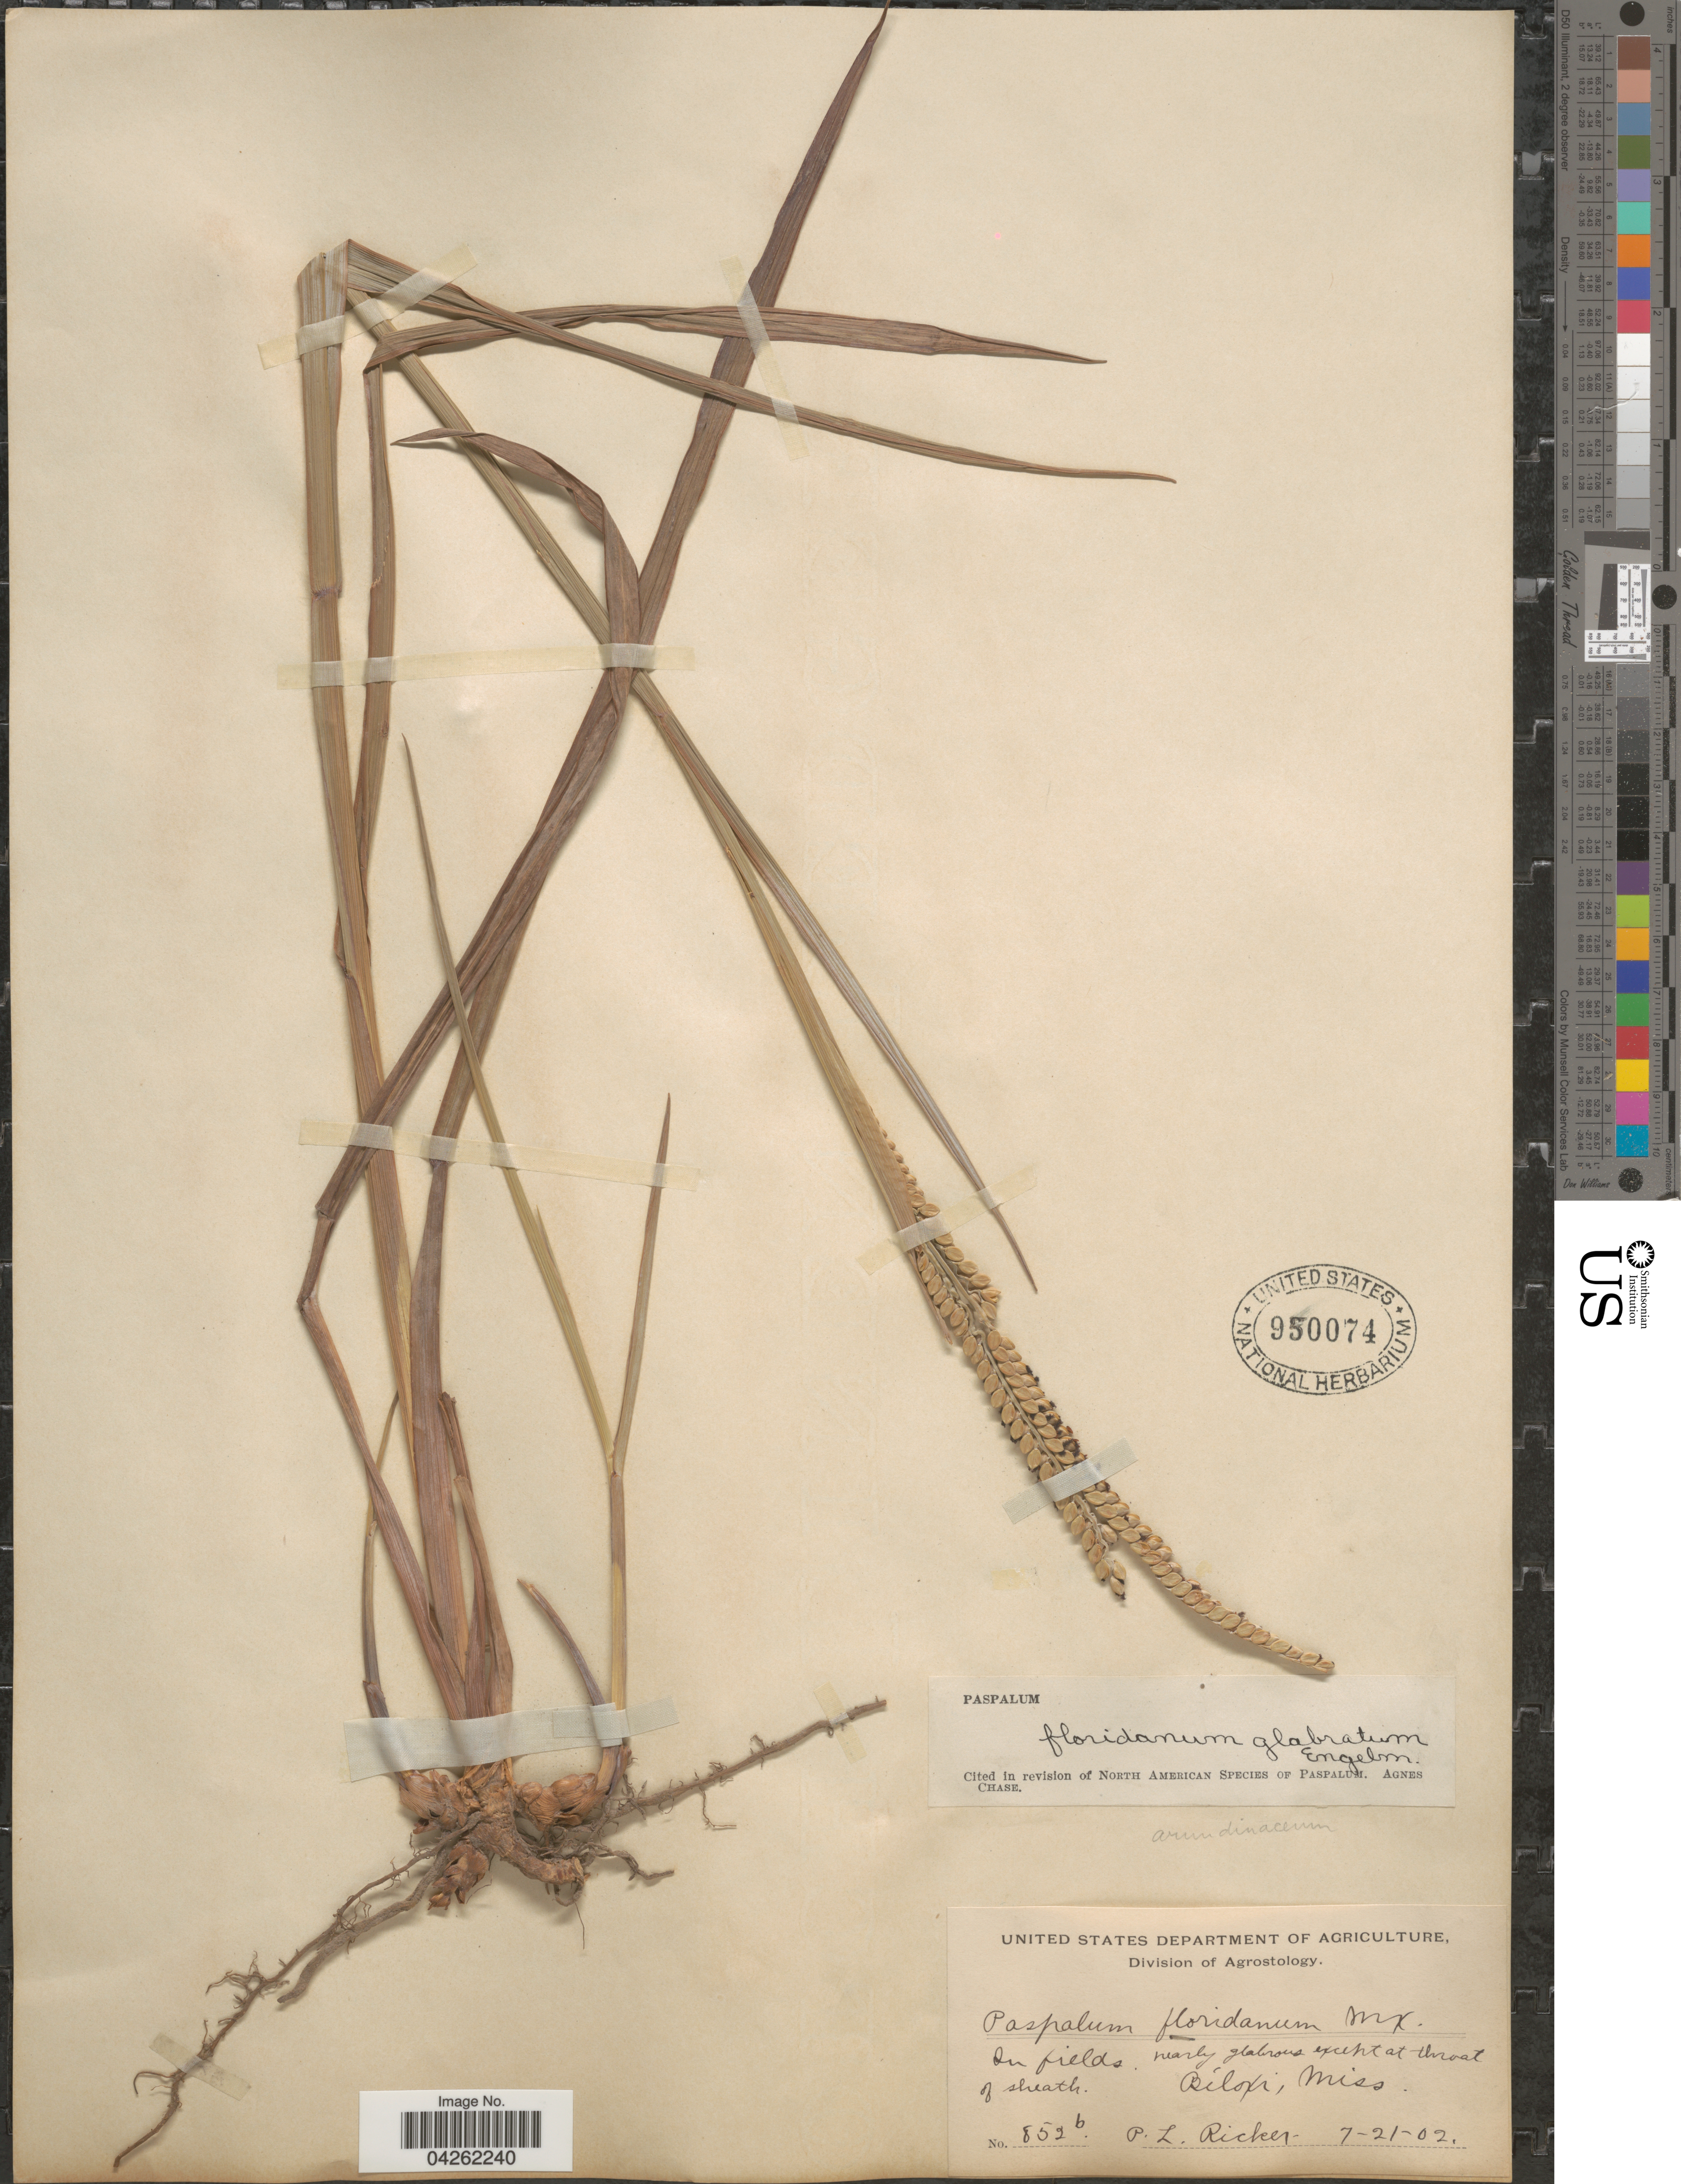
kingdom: Plantae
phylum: Tracheophyta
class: Liliopsida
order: Poales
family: Poaceae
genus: Paspalum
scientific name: Paspalum floridanum var. glabratum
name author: Engelm. ex Vasey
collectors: P. Ricker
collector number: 852b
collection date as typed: Transcribed d/m/y: 21/7/2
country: United States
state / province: Mississippi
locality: In fields. Biloxi.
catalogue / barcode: US 950074